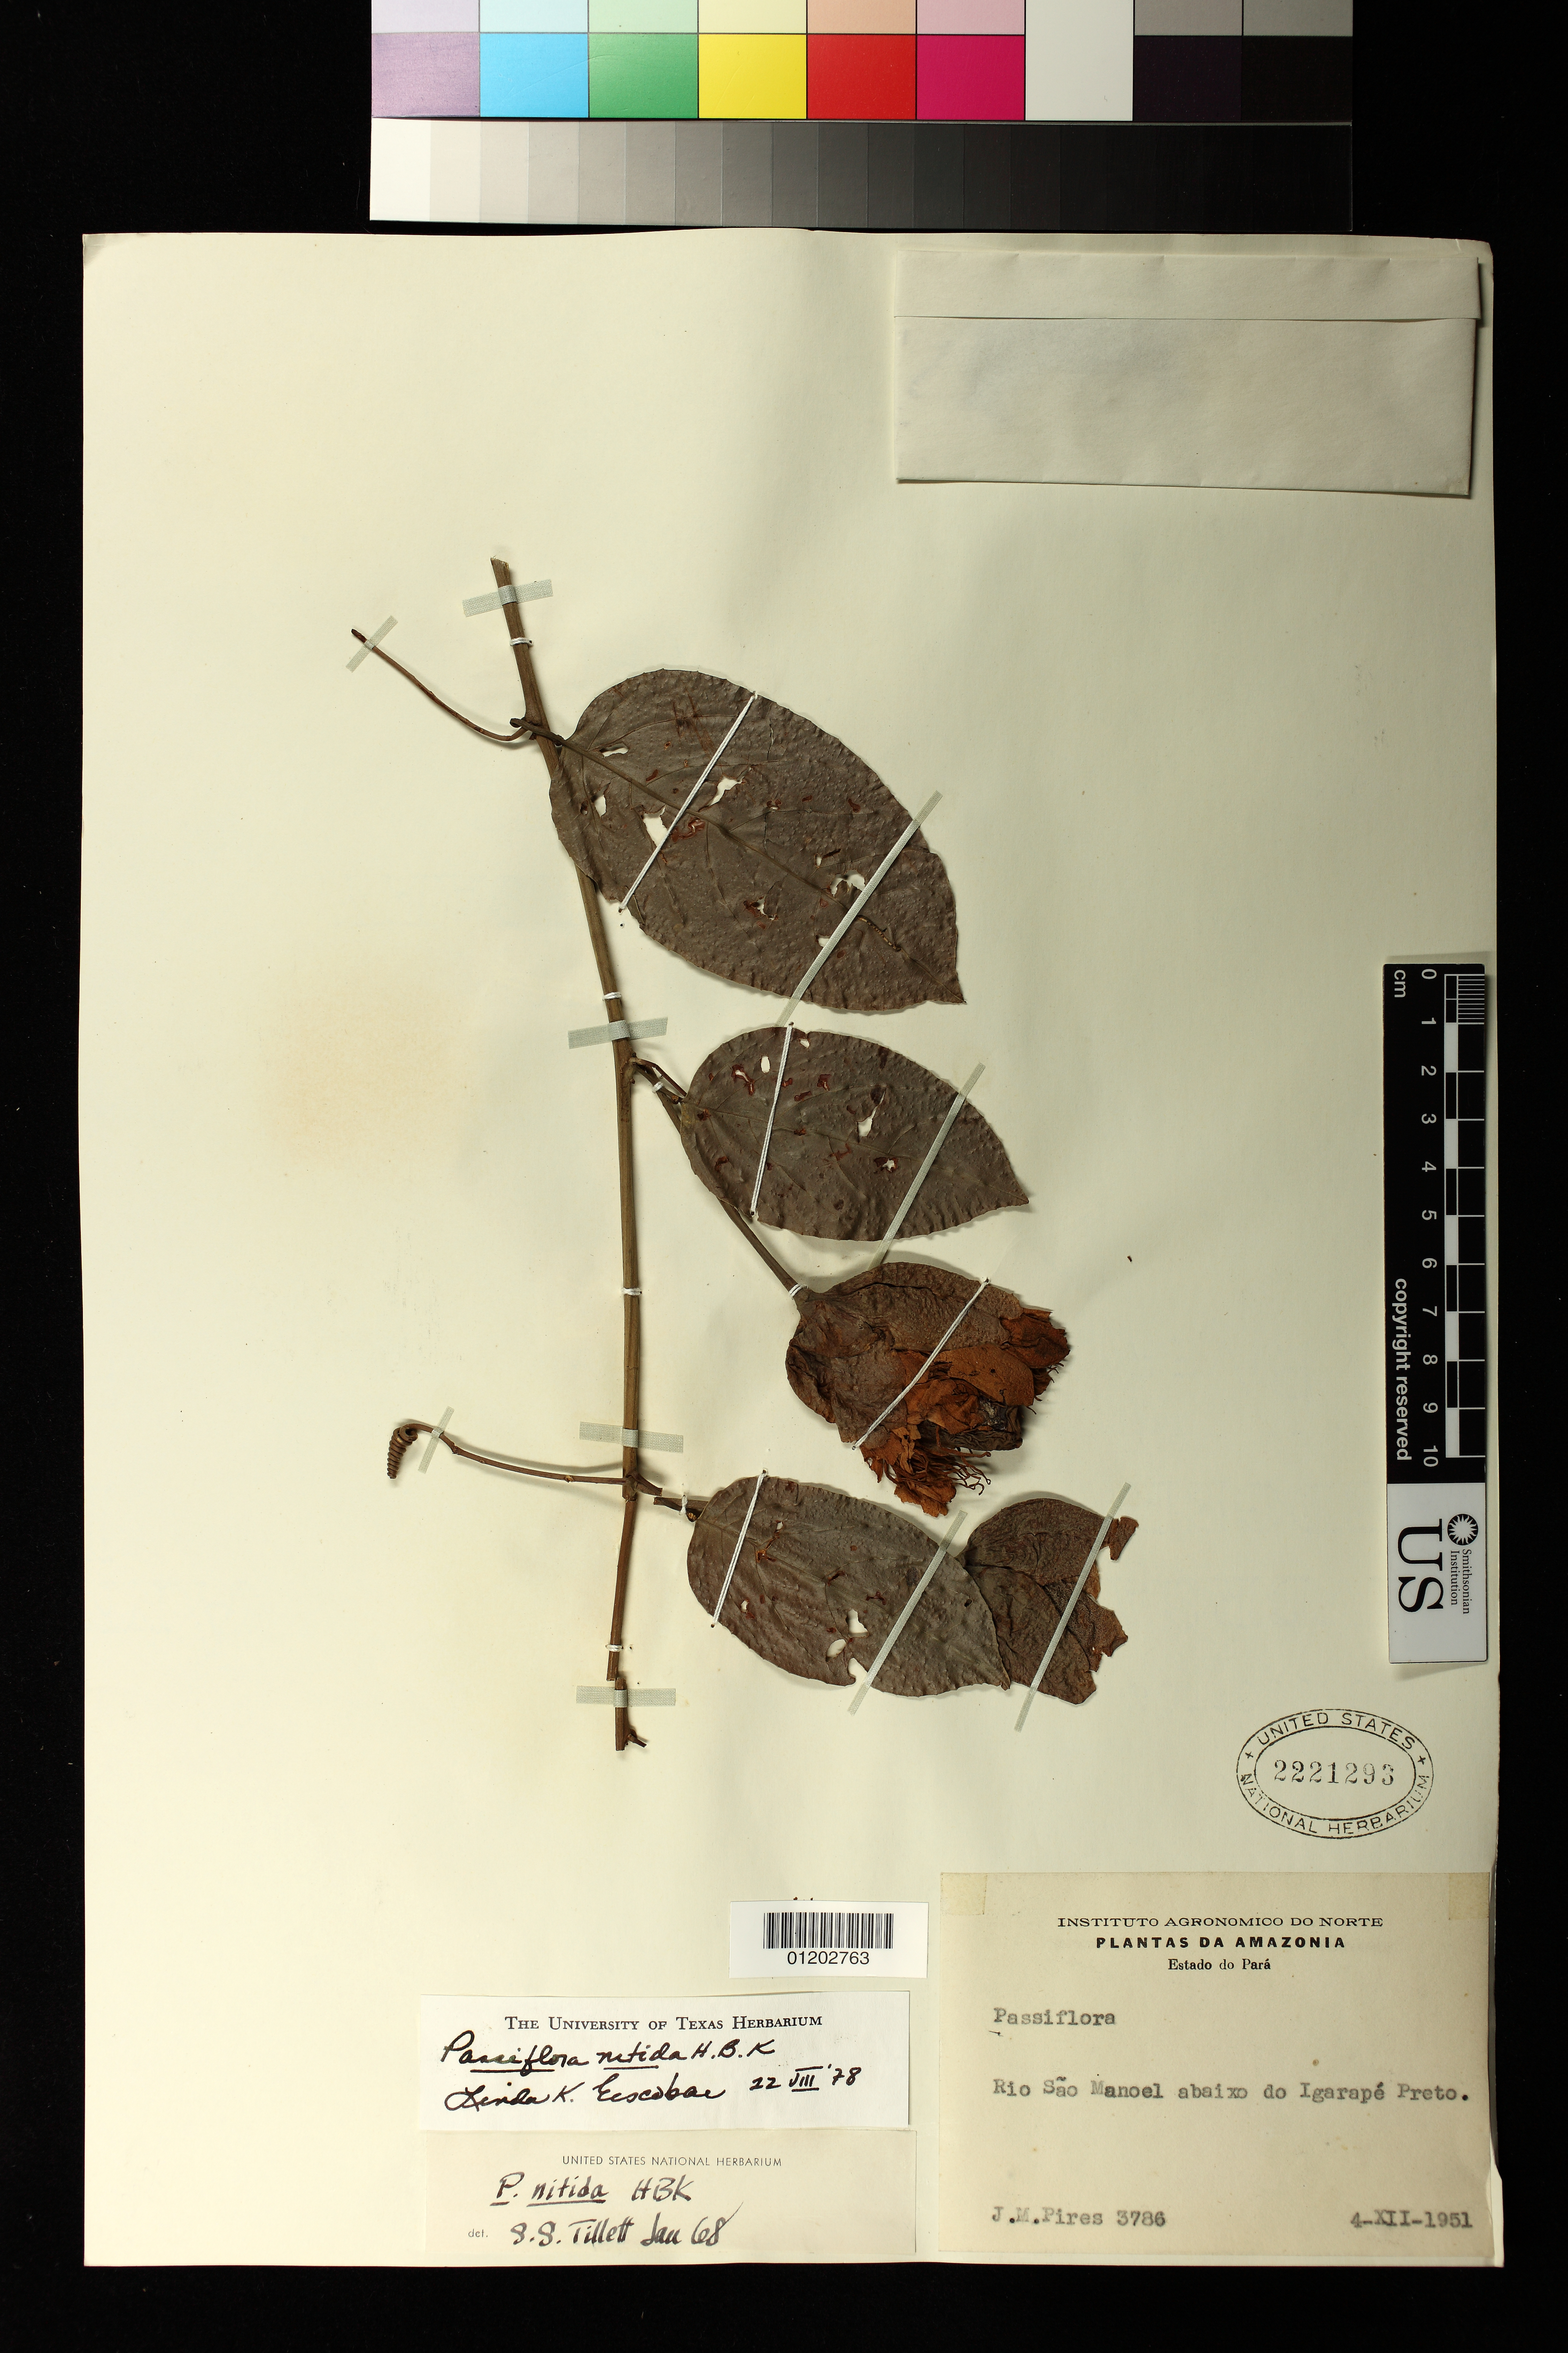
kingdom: Plantae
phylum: Tracheophyta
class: Magnoliopsida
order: Malpighiales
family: Passifloraceae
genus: Passiflora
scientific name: Passiflora nitida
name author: Kunth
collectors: J. M. Pires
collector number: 3786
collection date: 1951-12-04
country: Brazil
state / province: Pará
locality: Rio Sao Manoel abaixo do Igarape Preto.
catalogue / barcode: US 2221293